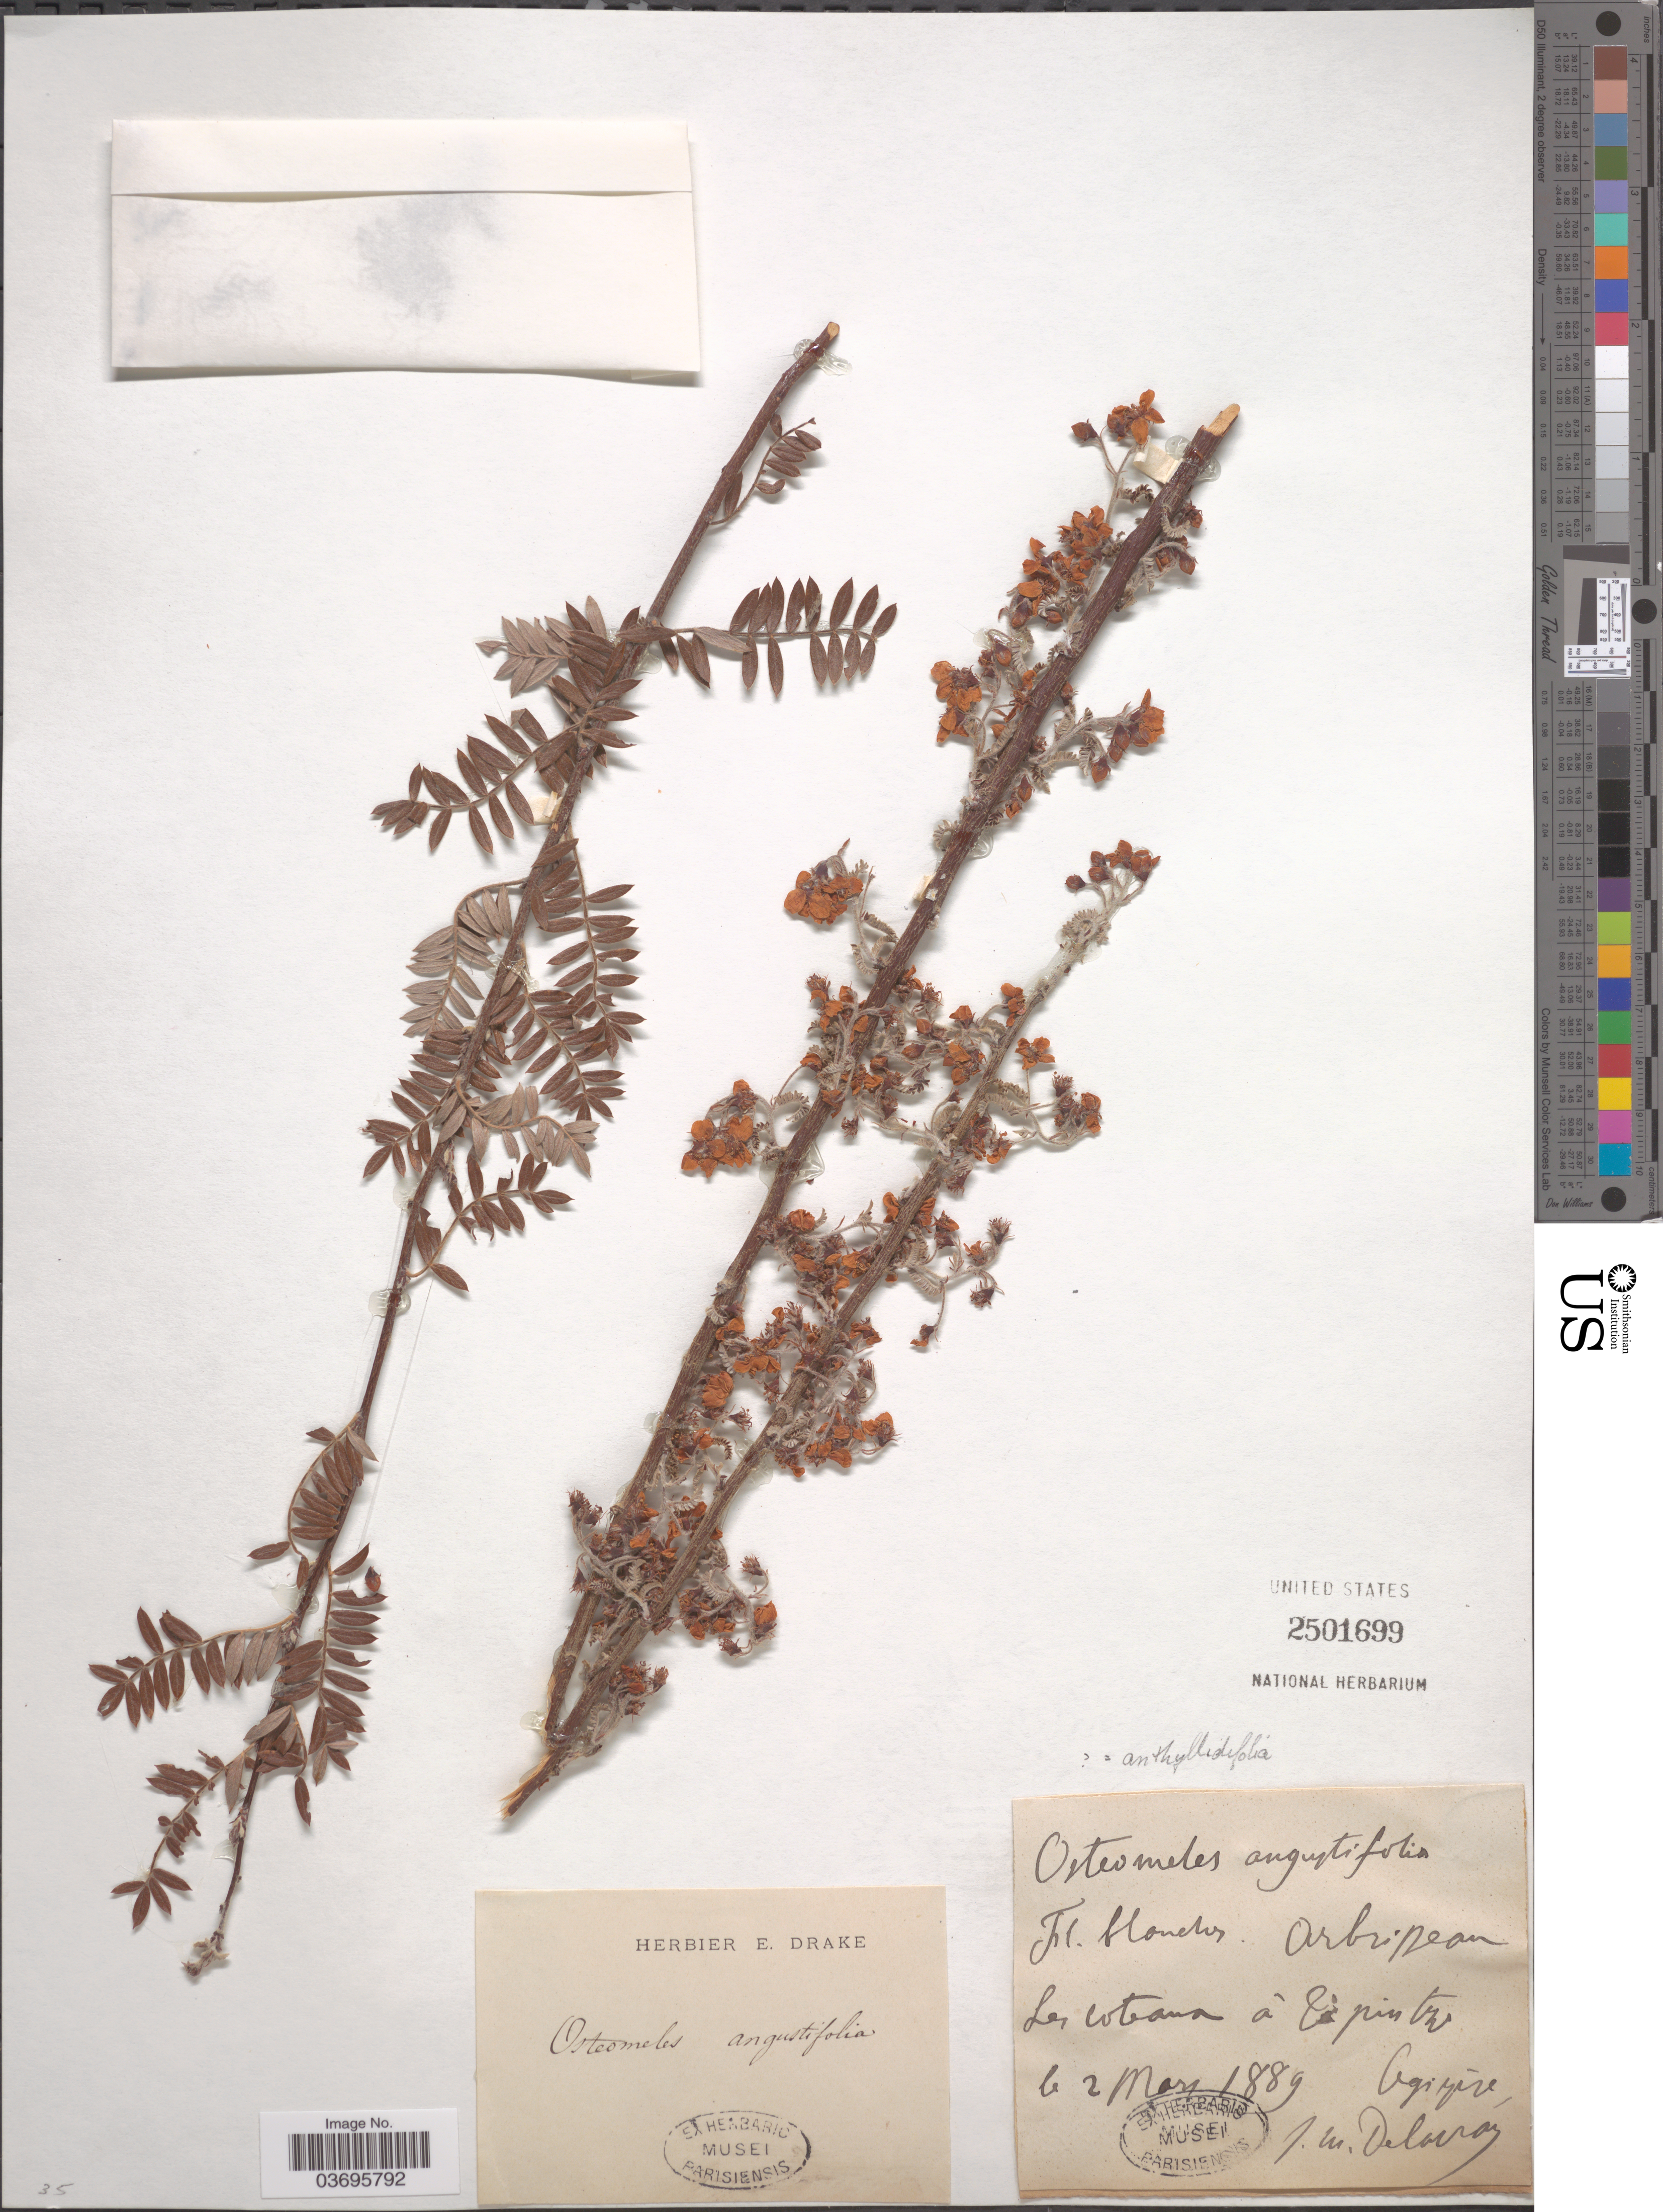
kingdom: Plantae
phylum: Tracheophyta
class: Magnoliopsida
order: Rosales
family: Rosaceae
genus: Osteomeles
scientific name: Osteomeles anthyllidifolia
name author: (Small) Lindl.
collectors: J. Delavay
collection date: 1889-03-02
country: China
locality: Les Coteaux á Sapintz. [interpreted]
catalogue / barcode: US 2501699